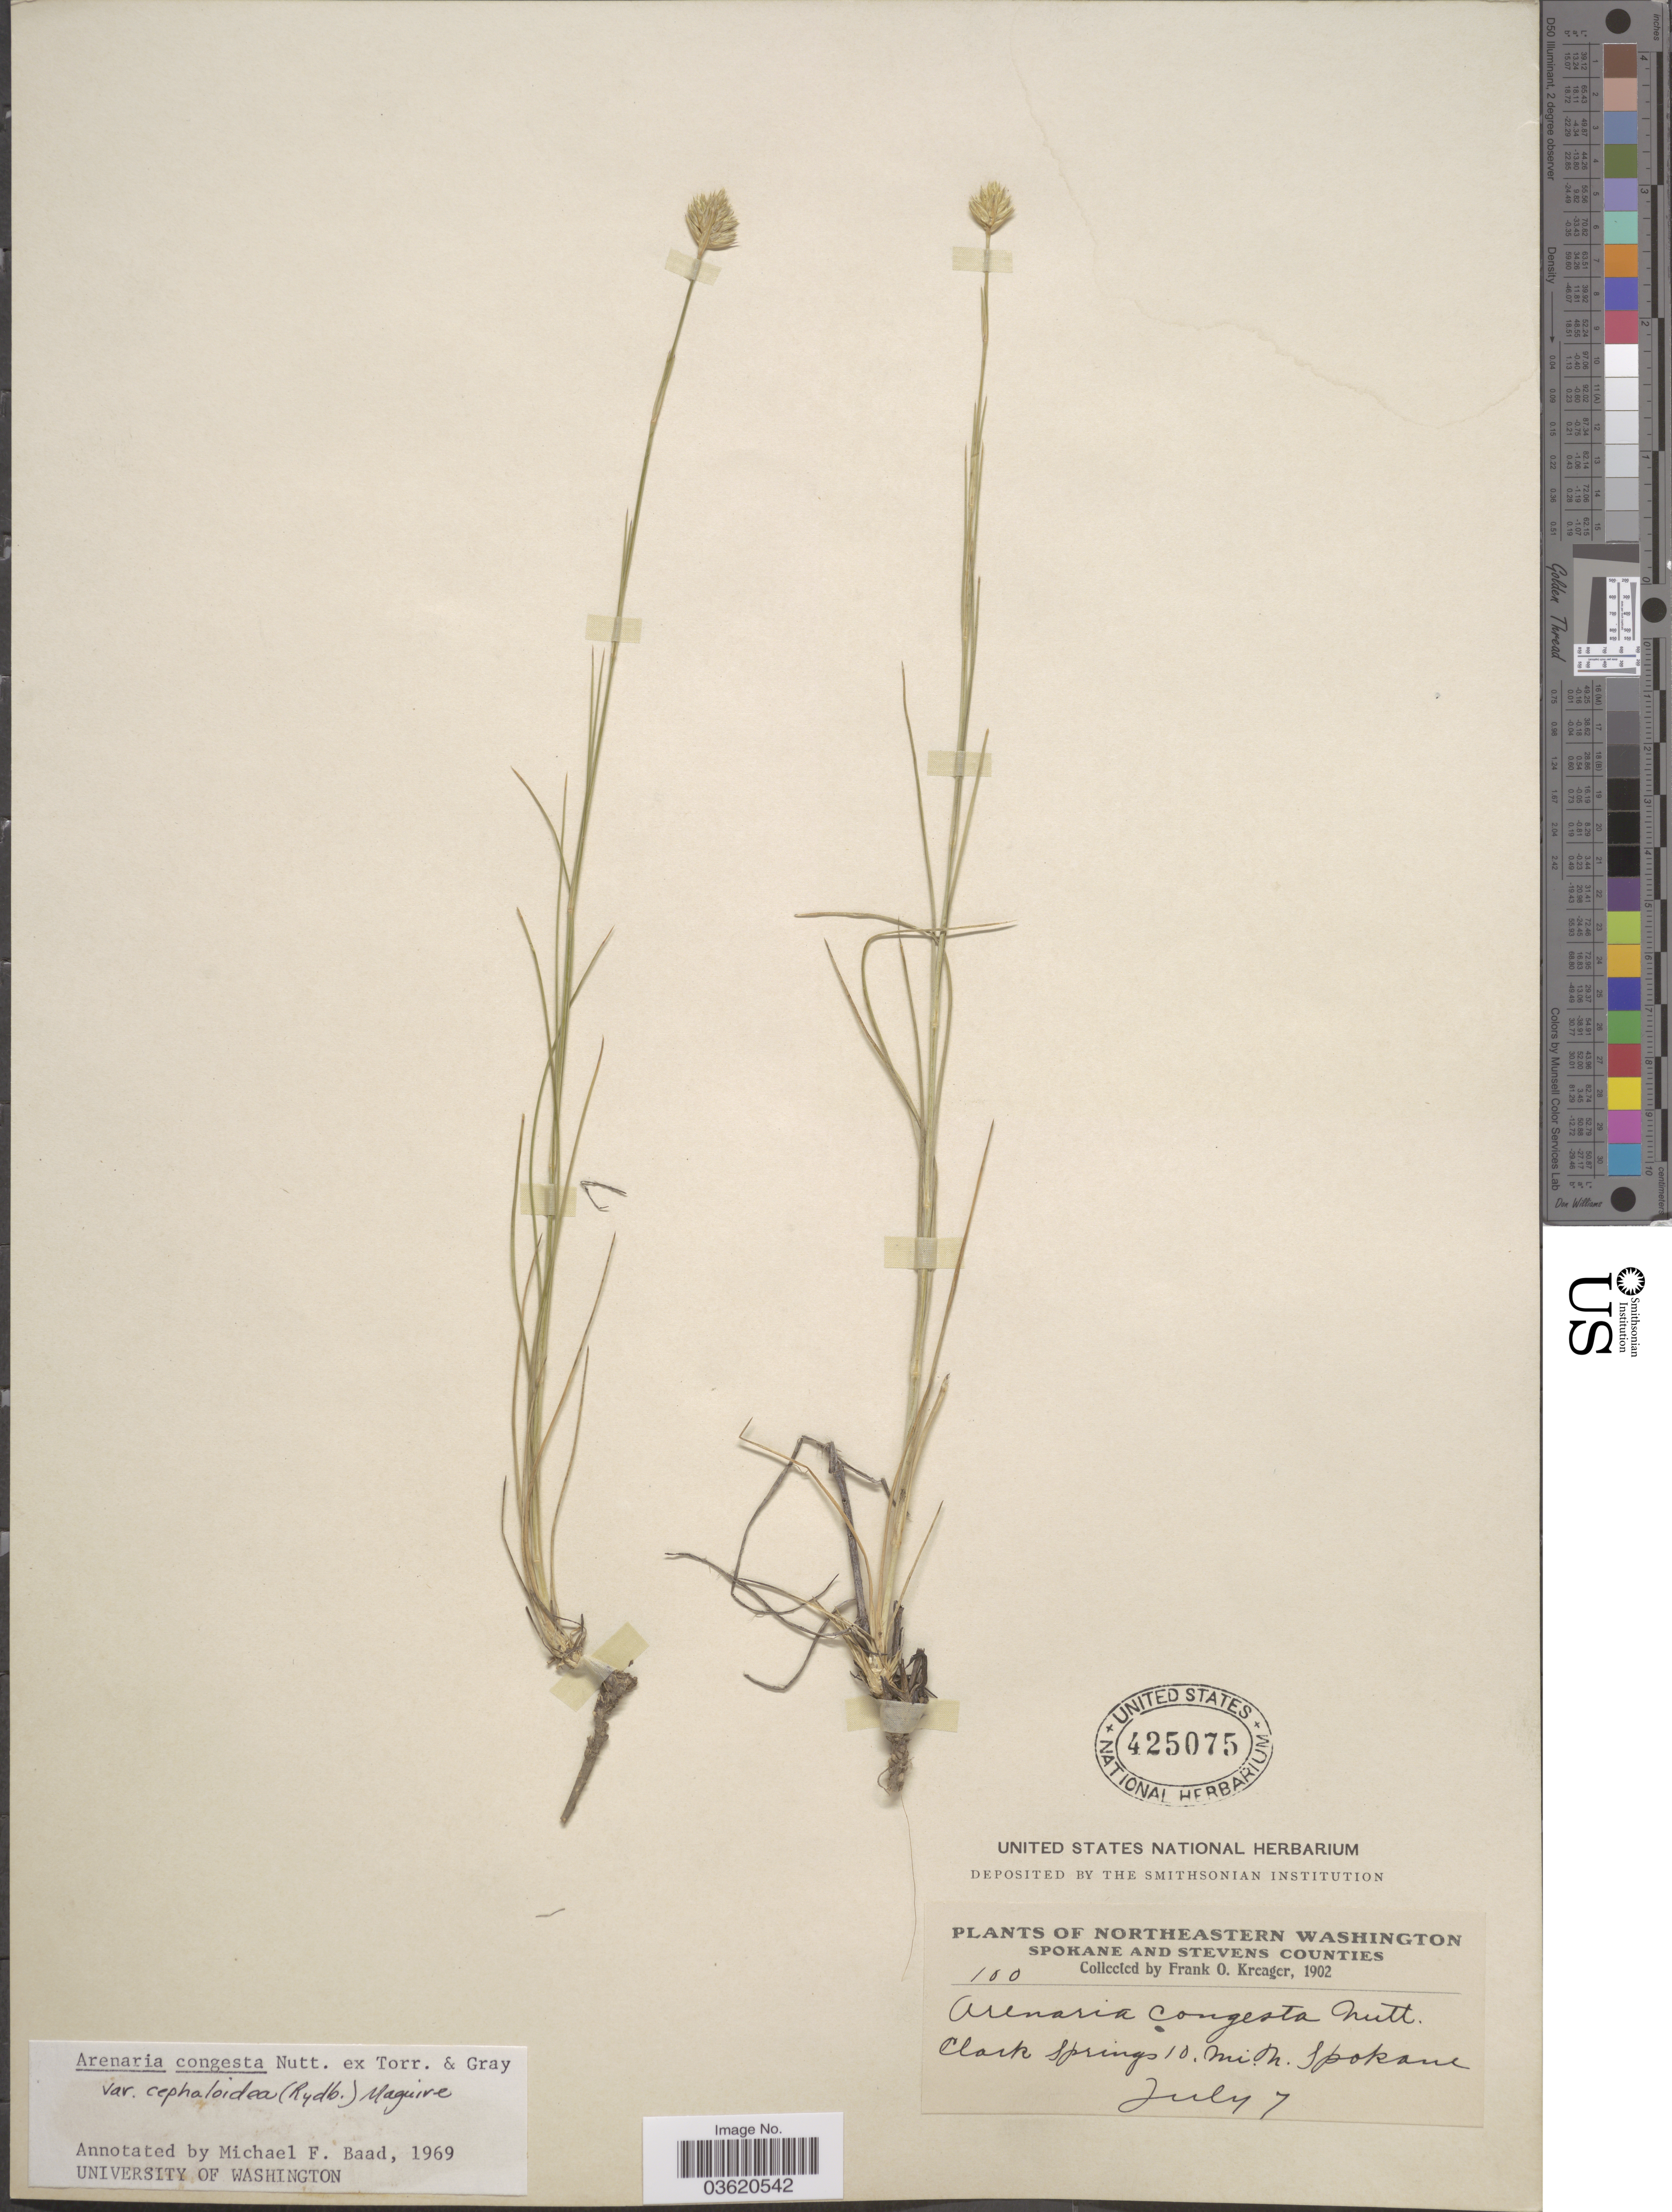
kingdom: Plantae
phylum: Tracheophyta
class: Magnoliopsida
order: Caryophyllales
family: Caryophyllaceae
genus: Eremogone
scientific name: Eremogone congesta var. cephaloidea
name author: (Rydb.) R.L. Hartm. & Rabeler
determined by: Strong, Mark T., (BOT), Smithsonian Institution - National Museum of Natural History (UNITED STATES)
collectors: F. Kreager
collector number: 100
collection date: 1902-07-07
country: United States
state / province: Washington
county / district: Spokane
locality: Northeastern Washington. Spokane County. Clark Springs 10 mi. n. Spokane.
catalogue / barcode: US 425075